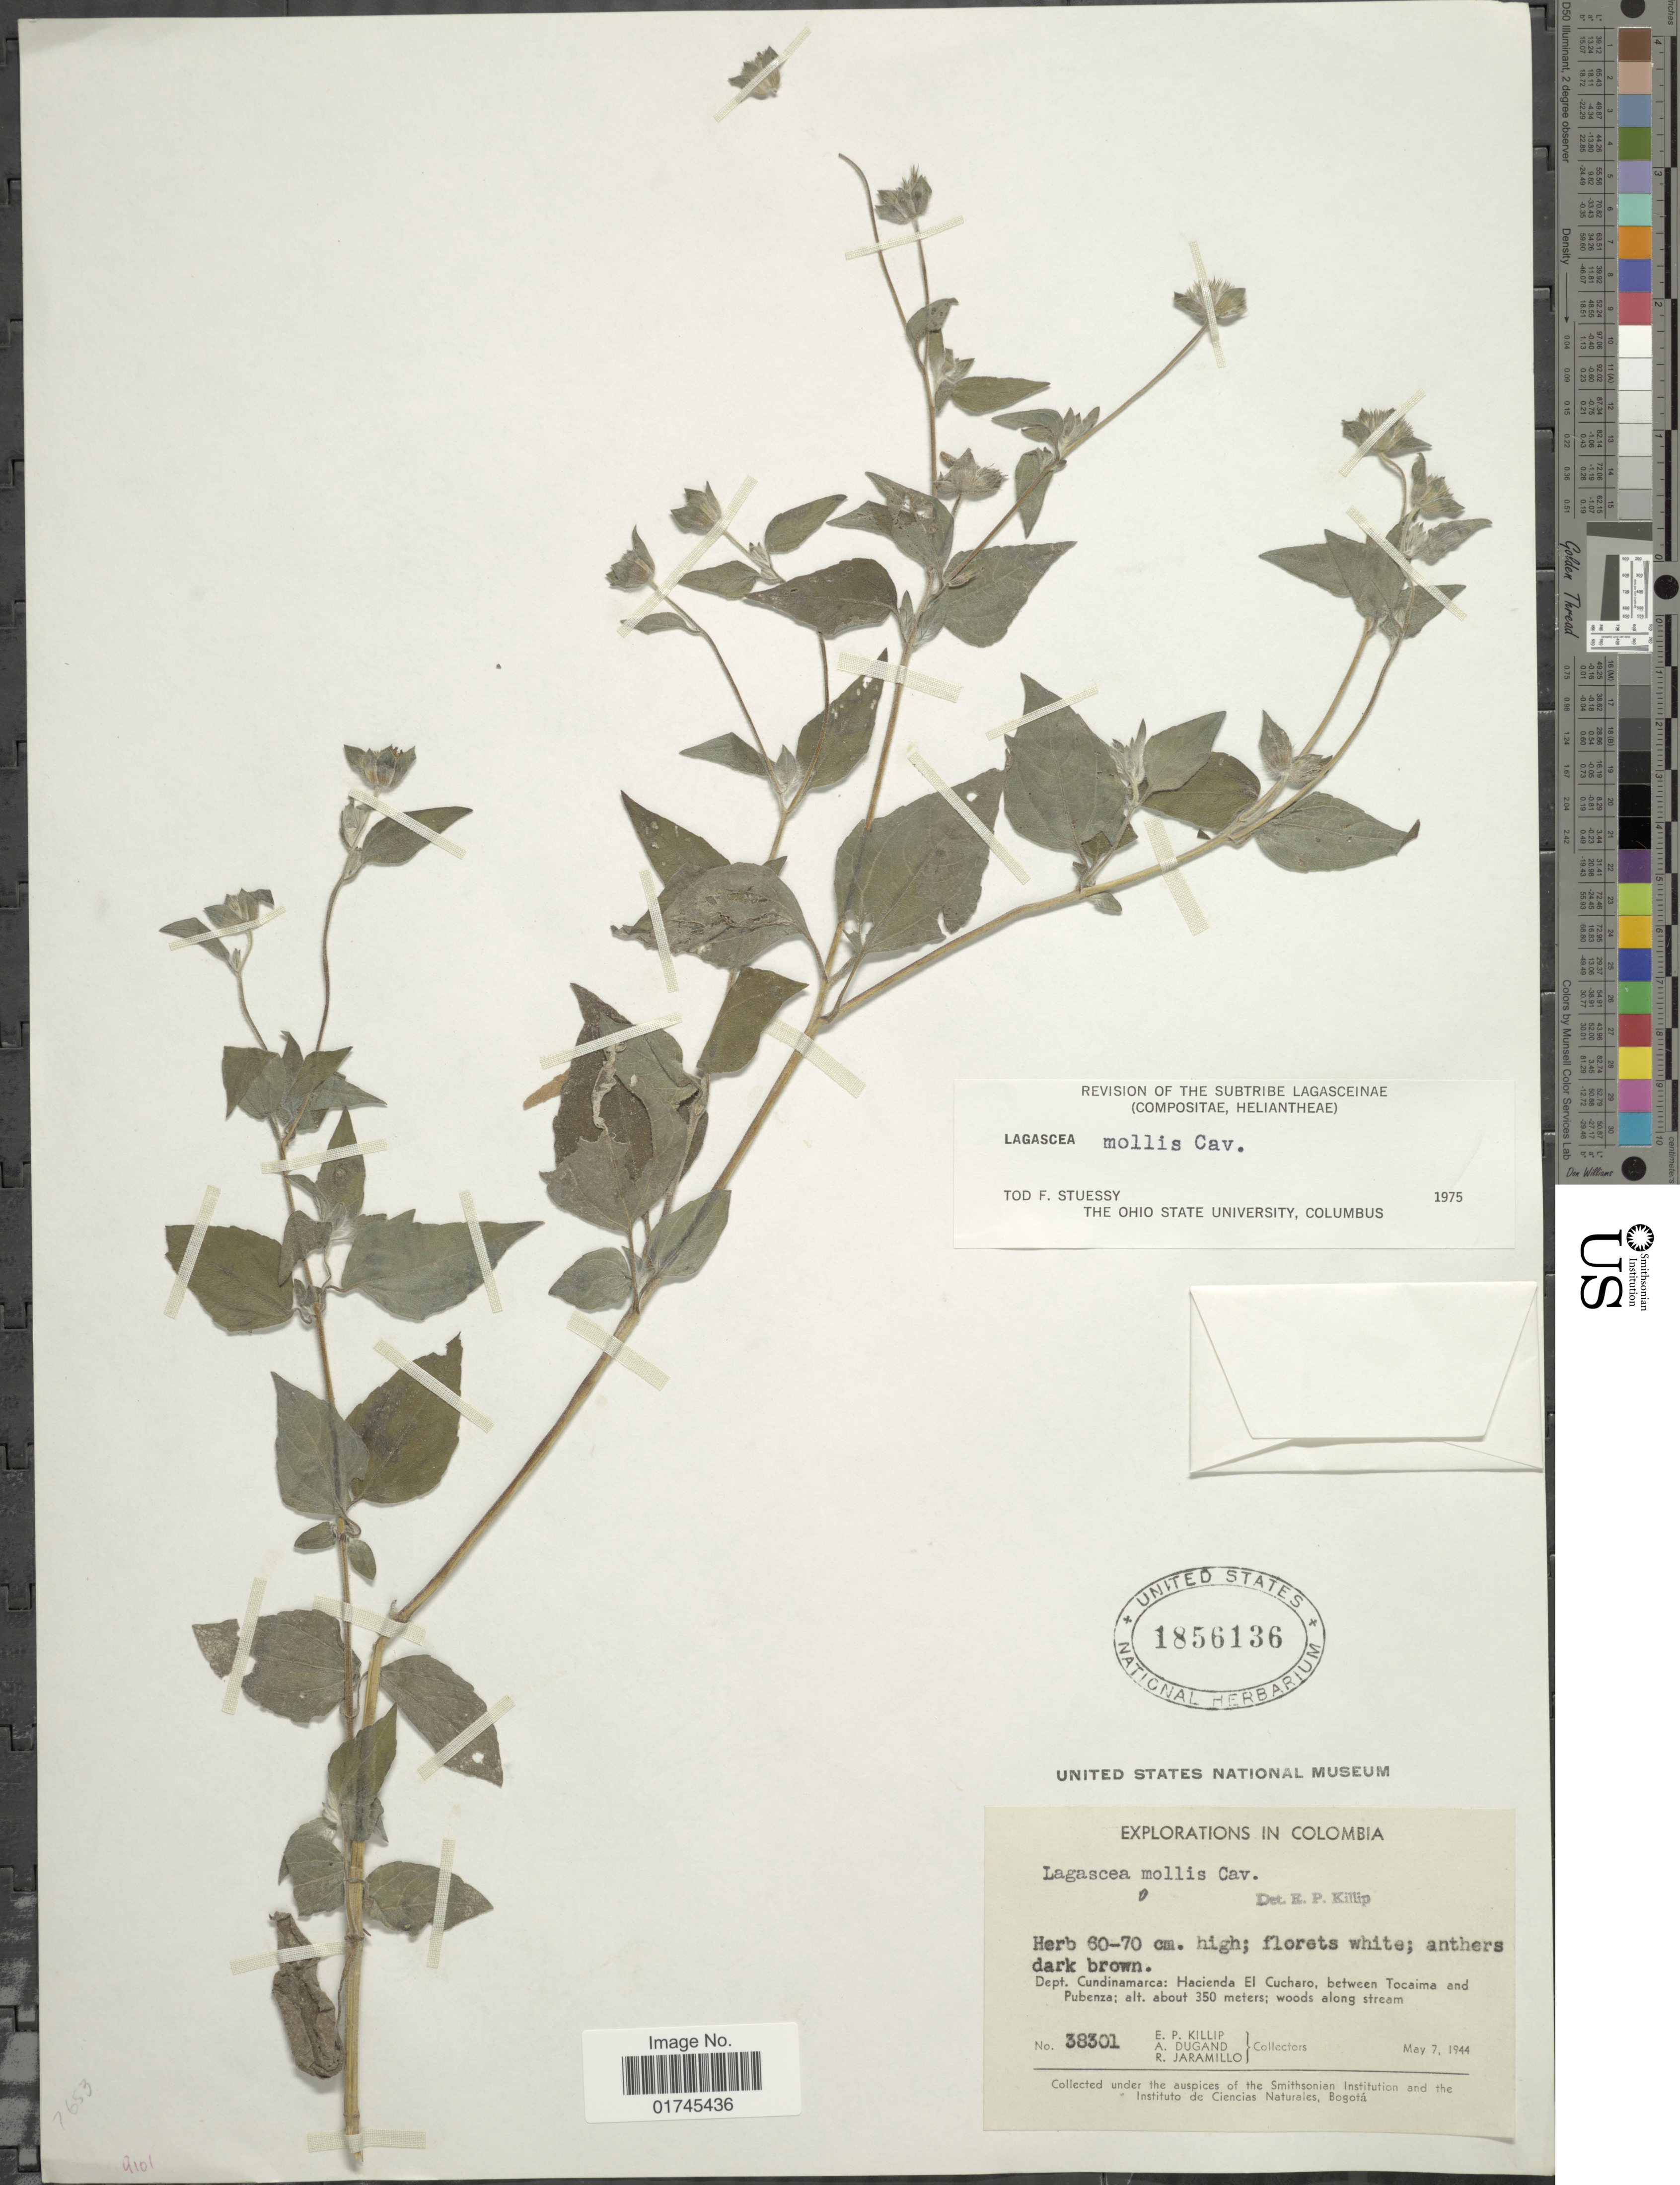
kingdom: Plantae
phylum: Tracheophyta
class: Magnoliopsida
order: Asterales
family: Asteraceae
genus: Lagascea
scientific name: Lagascea mollis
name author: Cav.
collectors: E. P. Killip, A. Dugand & R. Jaramillo M.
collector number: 38301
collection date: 1944-05-07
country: Colombia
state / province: Cundinamarca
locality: Hacienda El Cucharo, between Tocaima and Pubenza, woods along stream.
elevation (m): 350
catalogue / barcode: US 1856136